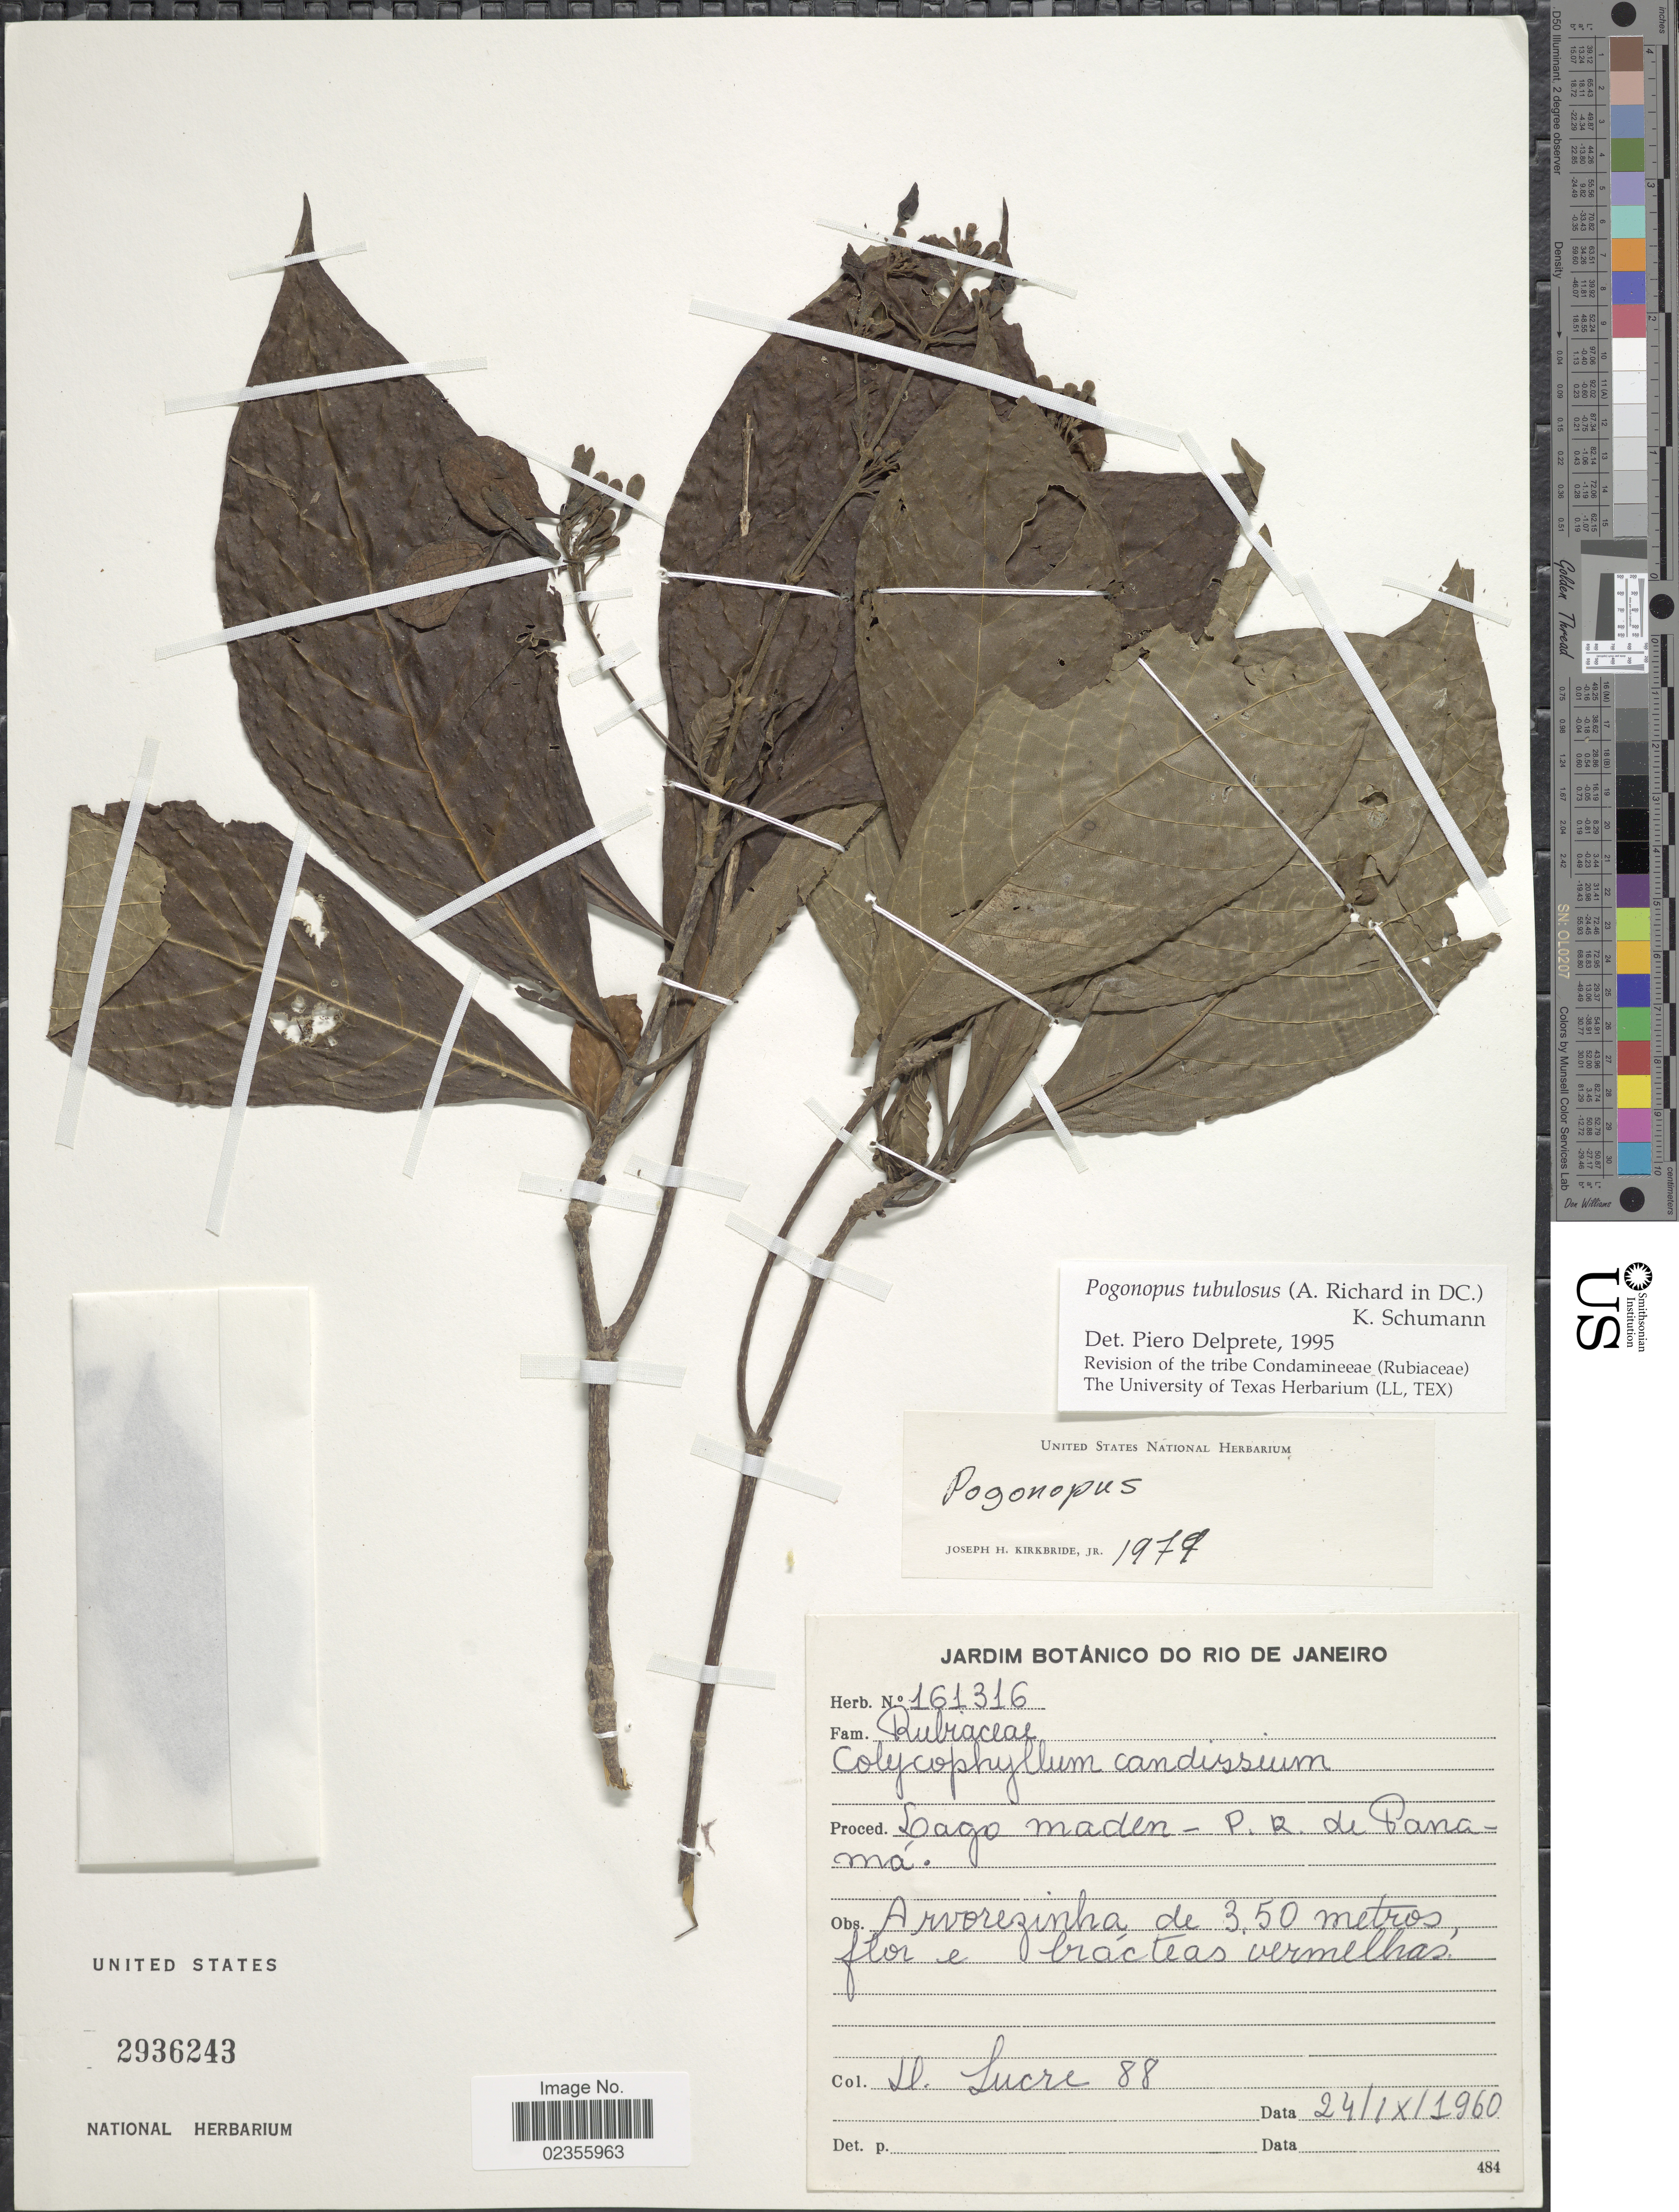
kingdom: Plantae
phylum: Tracheophyta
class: Magnoliopsida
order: Gentianales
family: Rubiaceae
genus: Pogonopus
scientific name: Pogonopus tubulosus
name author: (A. Rich. in DC.) K. Schum.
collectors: D. Sucre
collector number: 88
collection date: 1960-09-24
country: Panama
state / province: Panamá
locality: Lago maden - P. R. de Panamá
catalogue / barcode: US 2936243